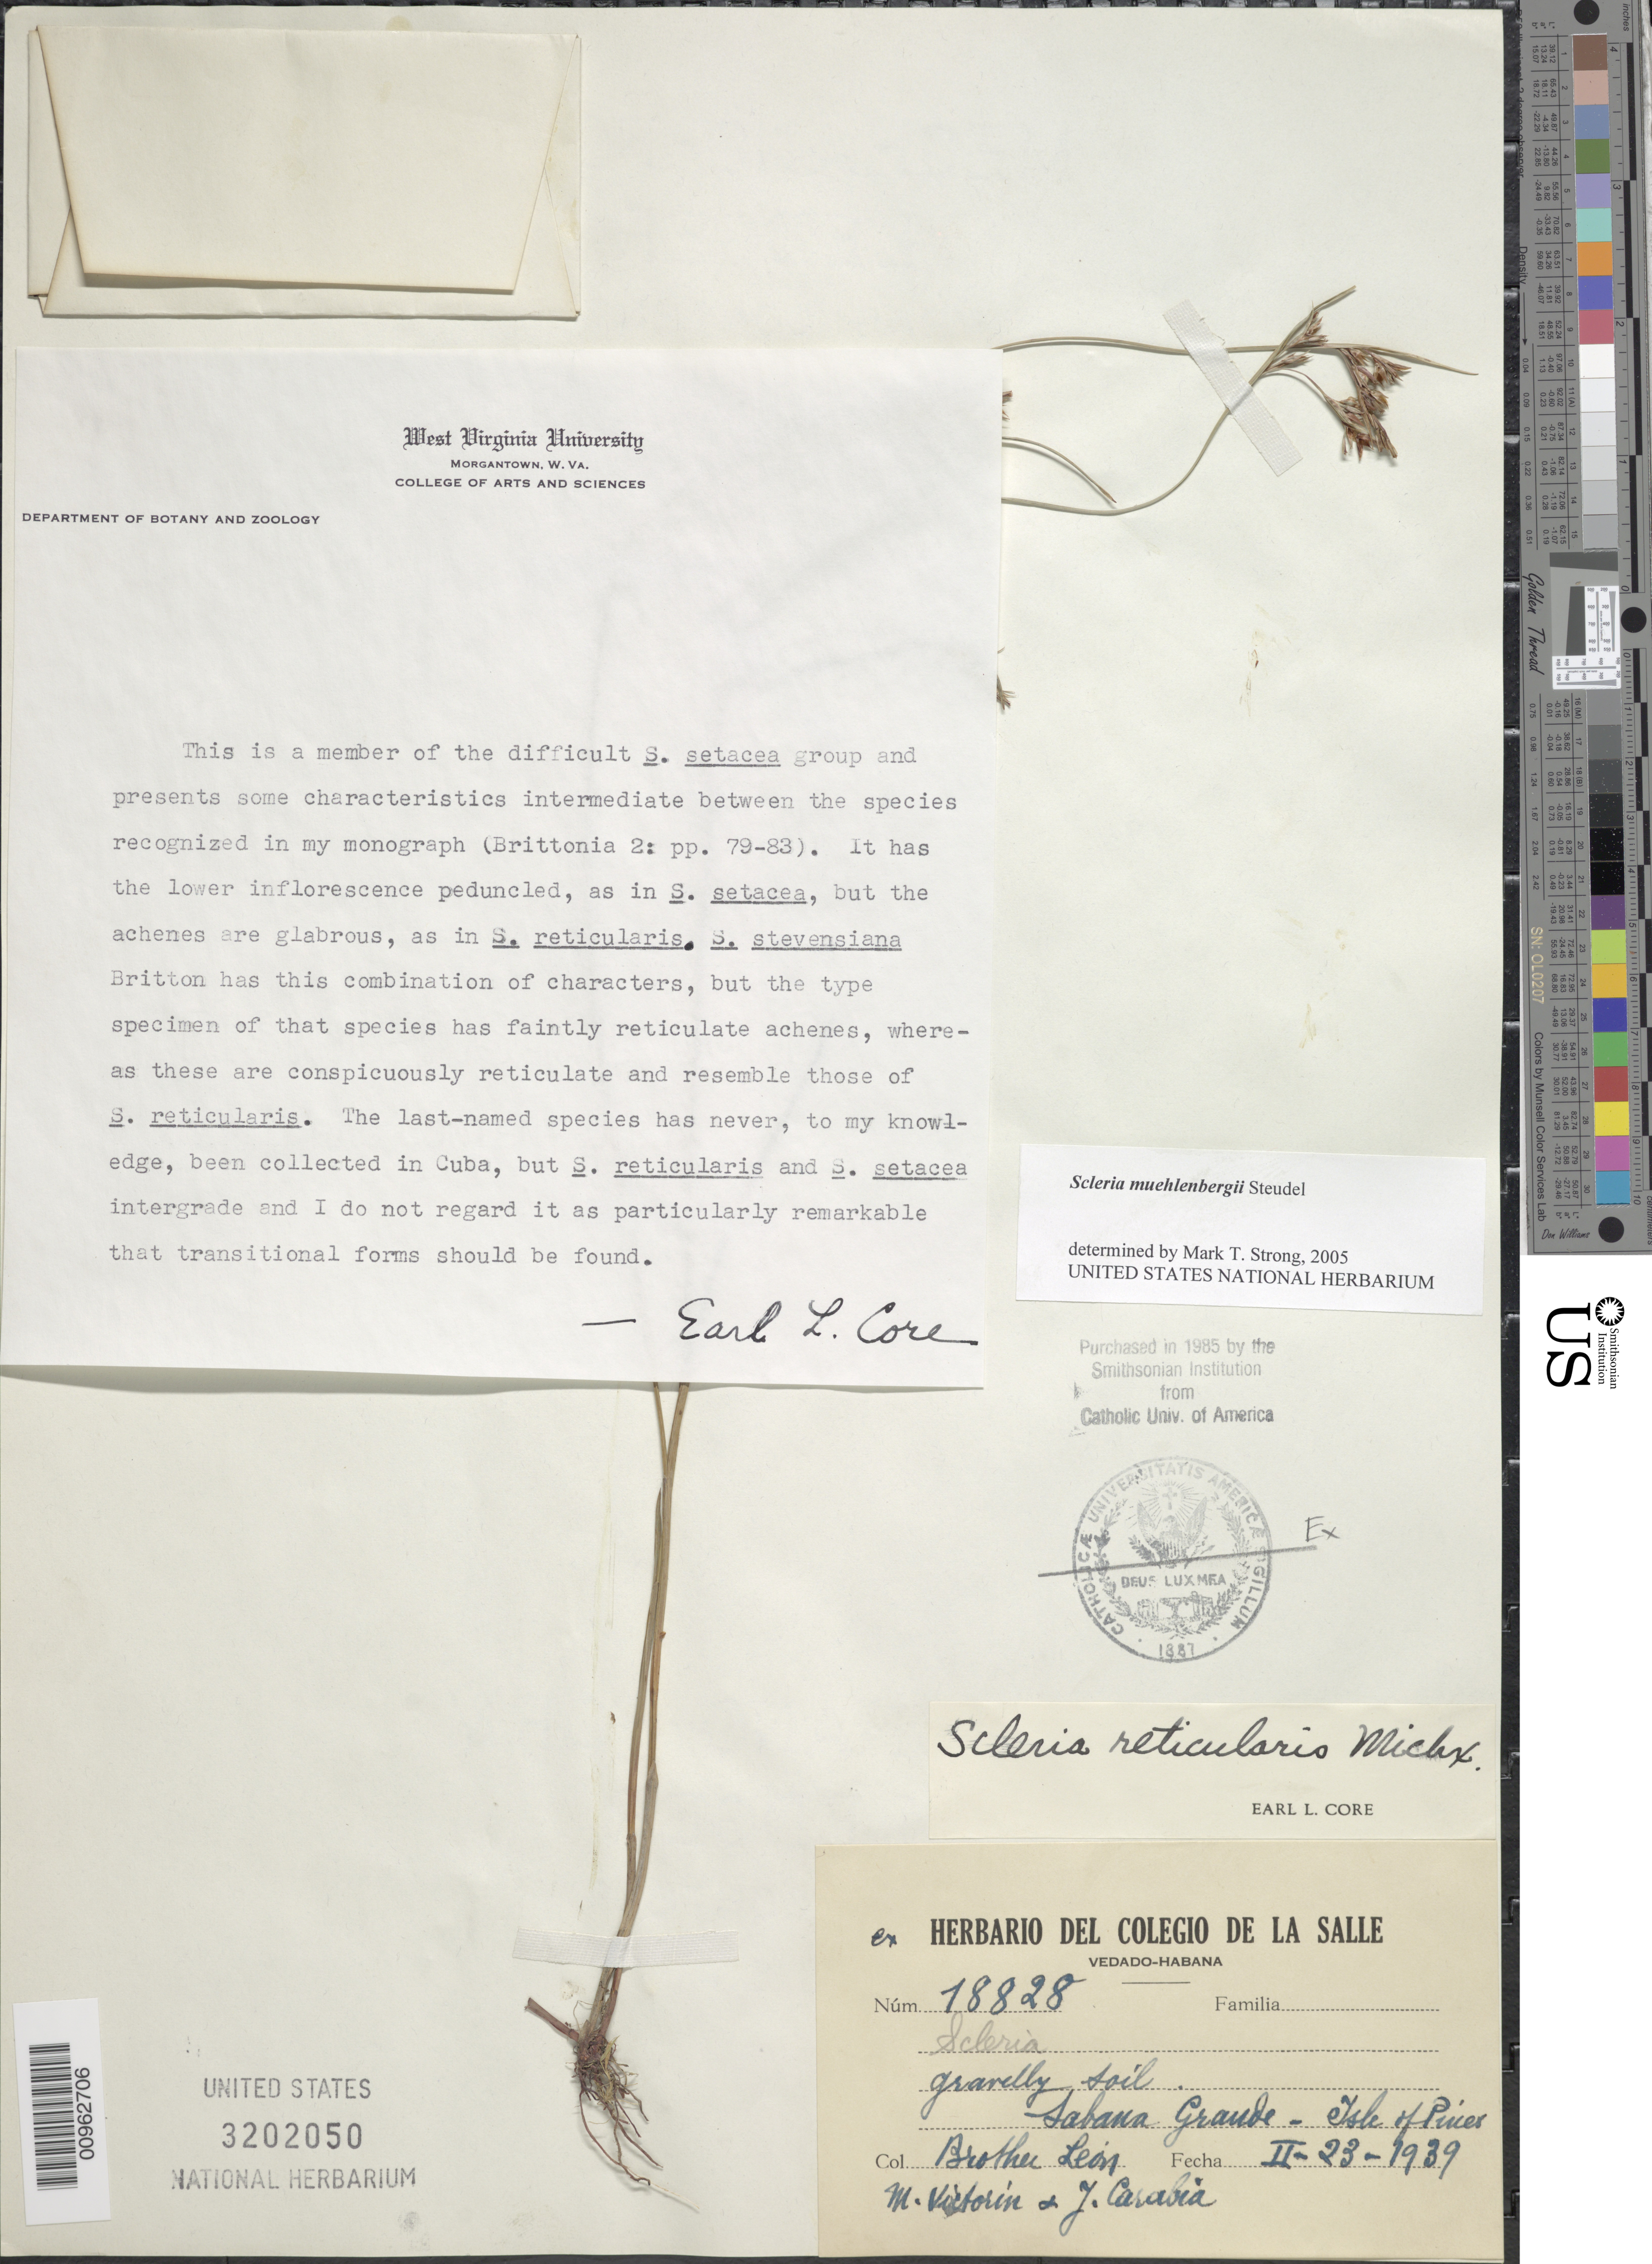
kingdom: Plantae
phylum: Tracheophyta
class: Liliopsida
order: Poales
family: Cyperaceae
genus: Scleria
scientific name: Scleria muehlenbergii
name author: Steud.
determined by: Strong, M. T., (US), Smithsonian Institution - National Museum of Natural History (UNITED STATES)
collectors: Bro. León, F. Victorin & J. Carabia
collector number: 18828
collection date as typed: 23 Feb 1939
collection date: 1939-02-23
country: Cuba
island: Isla de la Juventud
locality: Sabana Grande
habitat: Gravelly soil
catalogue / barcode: US 3202050